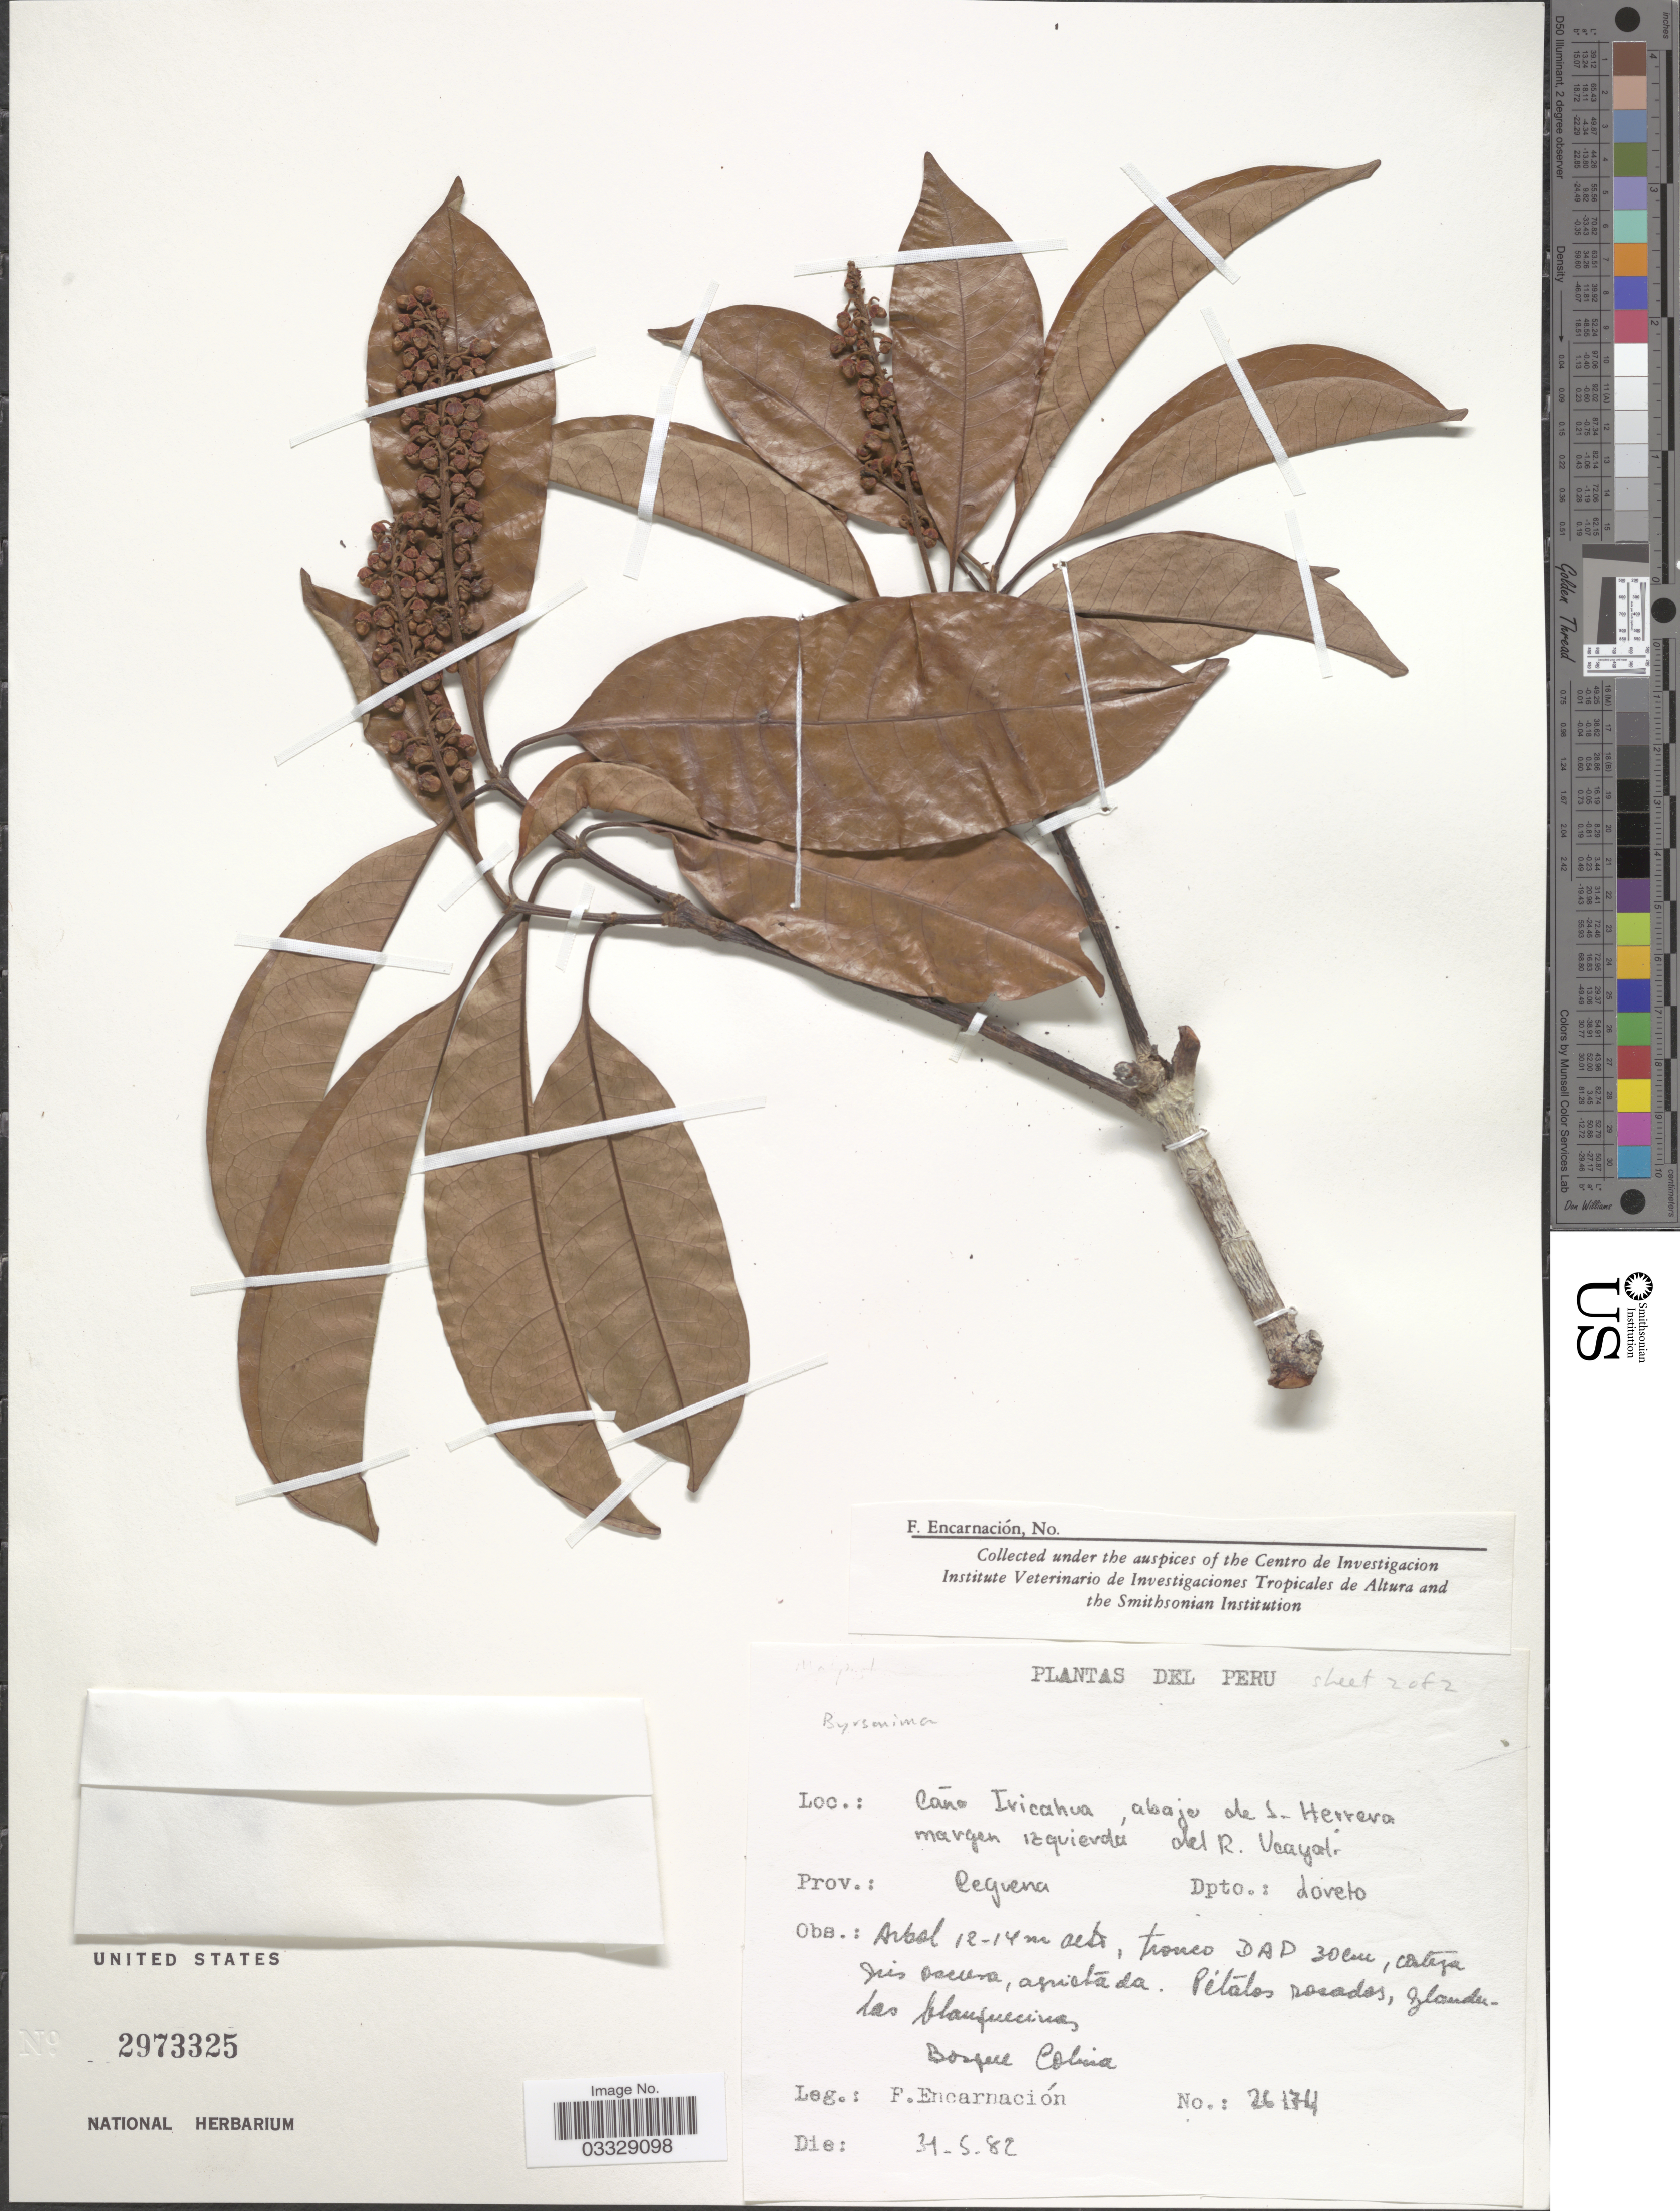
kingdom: Plantae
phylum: Tracheophyta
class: Magnoliopsida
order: Malpighiales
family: Malpighiaceae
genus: Byrsonima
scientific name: Byrsonima sp.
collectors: F. Encarnación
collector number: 26174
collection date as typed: Transcribed d/m/y: 31/5/82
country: Peru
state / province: Loreto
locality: Caño Iricahua, abaje de S. Herrera margen izquierda del R. Ucayali. Prov. Requena. Dpto.: Loreto.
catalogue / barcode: US 2973325